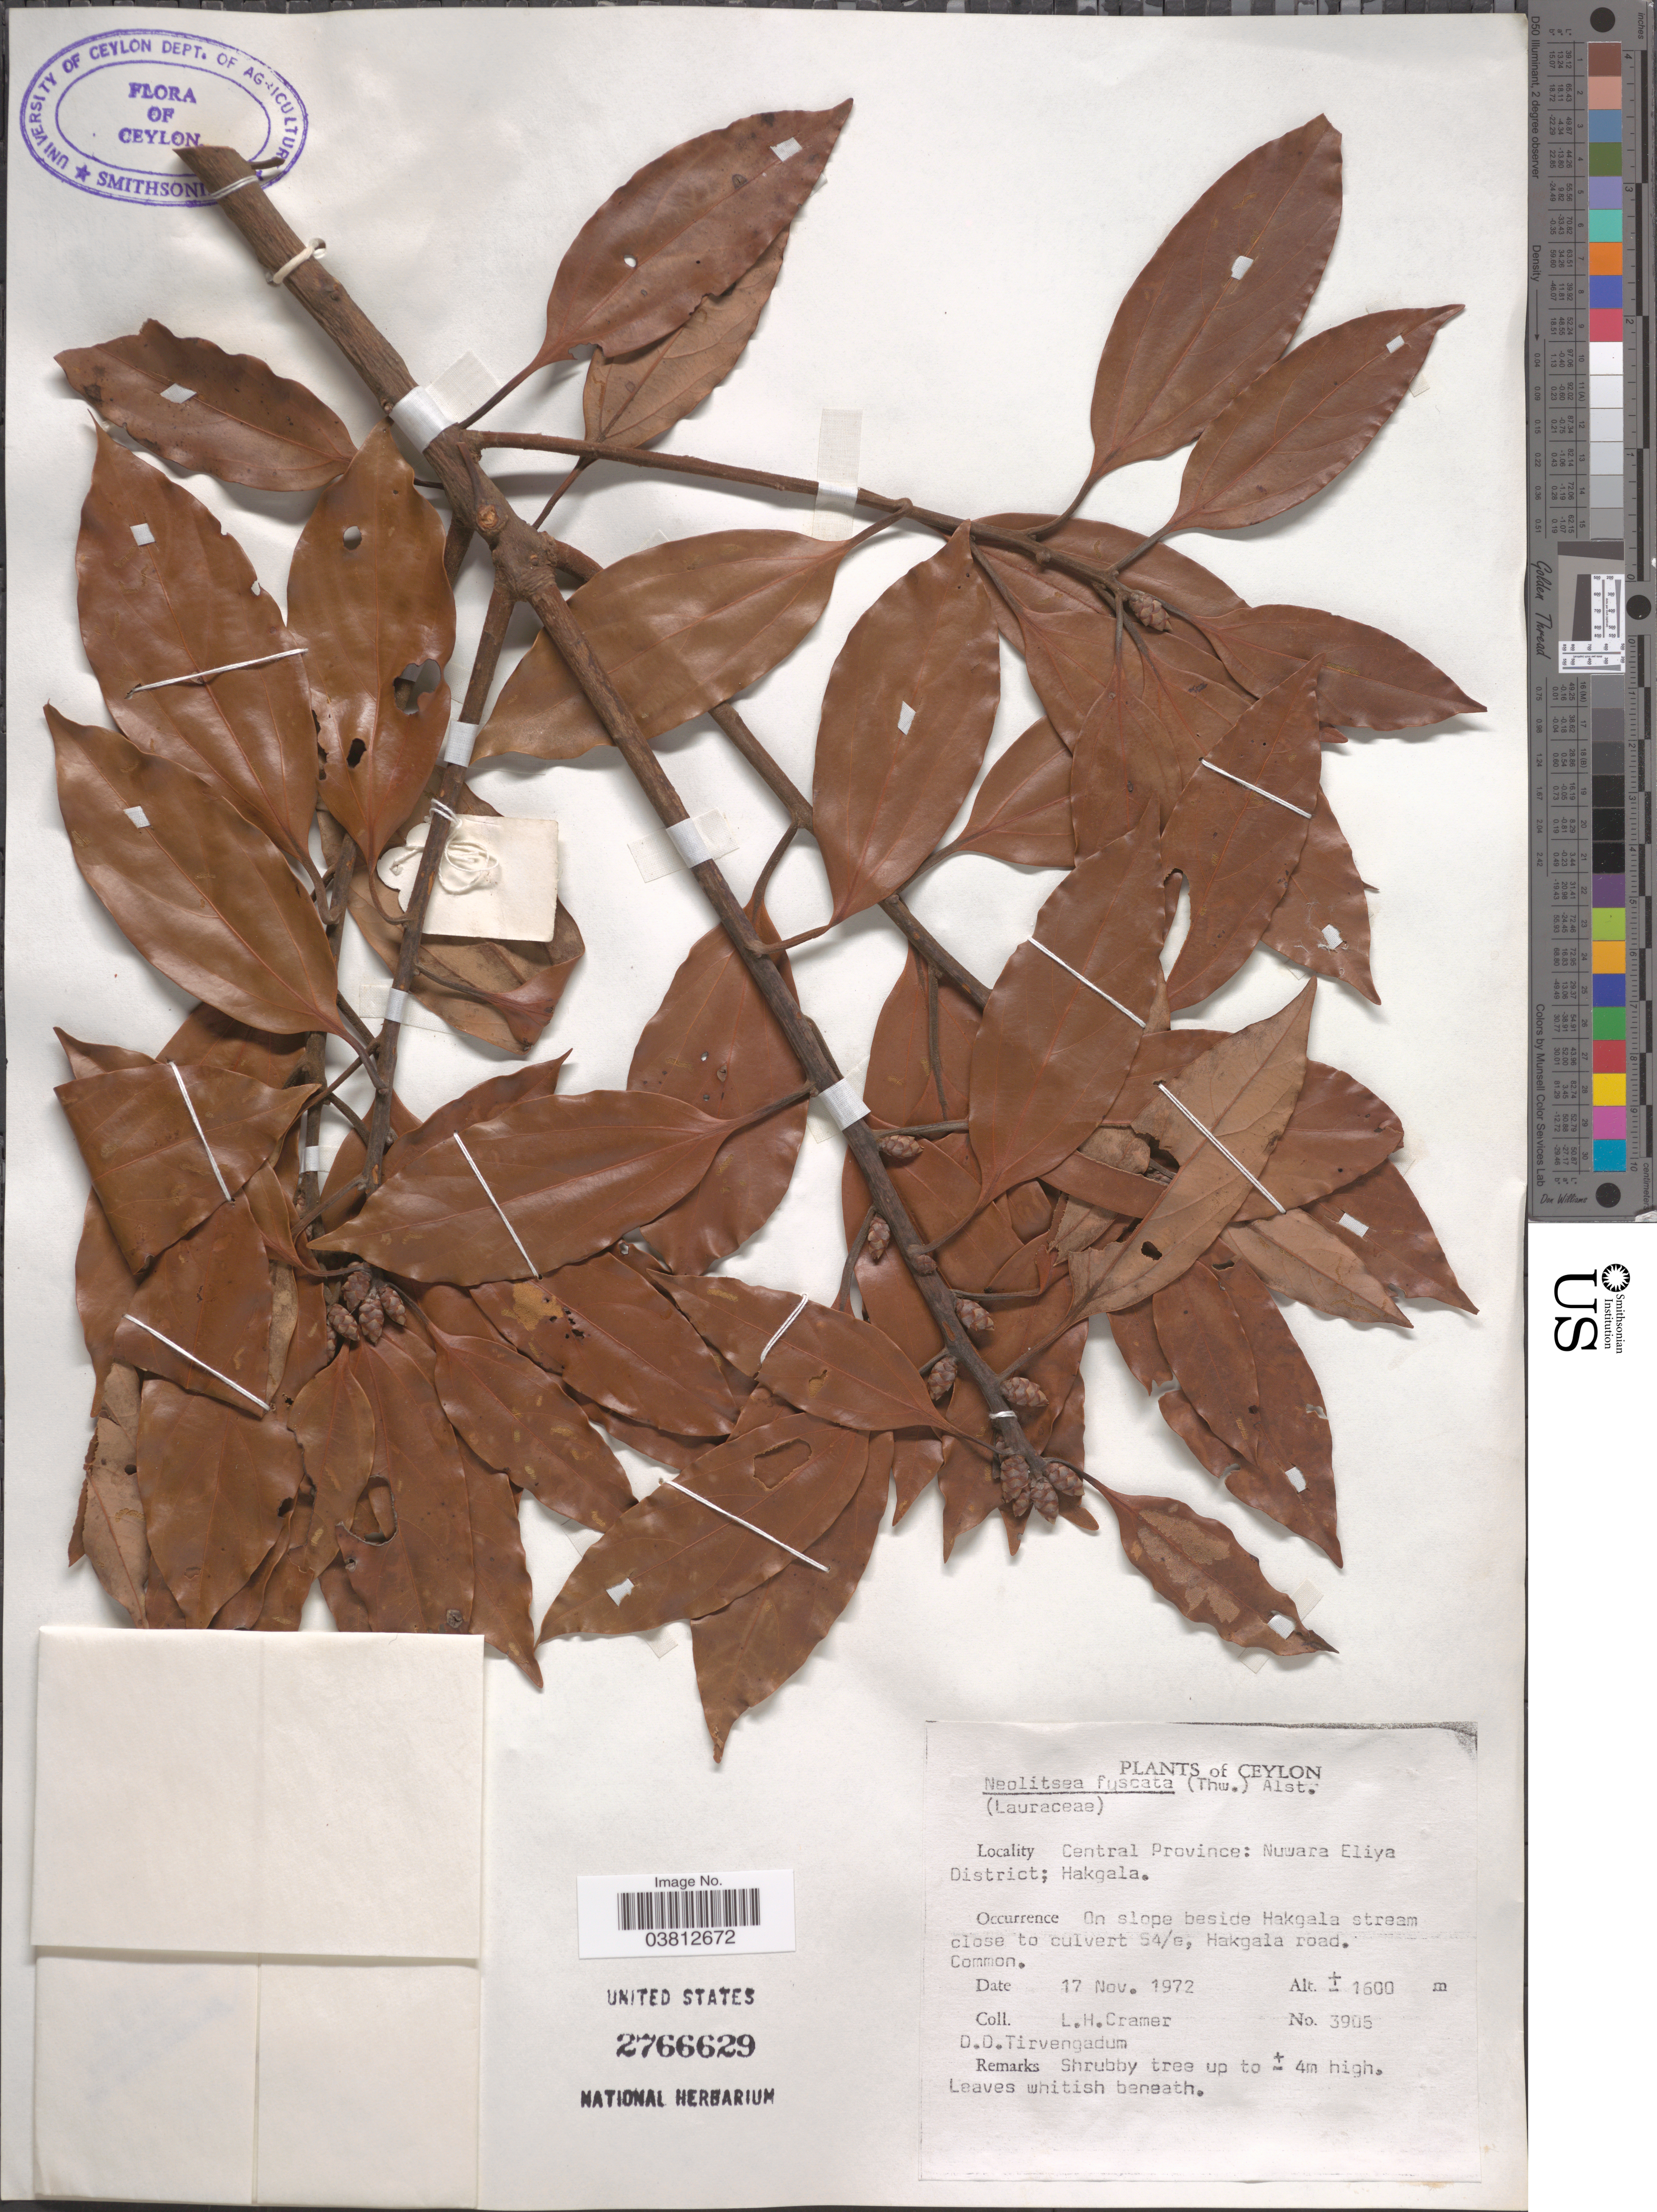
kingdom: Plantae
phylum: Tracheophyta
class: Magnoliopsida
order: Laurales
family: Lauraceae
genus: Neolitsea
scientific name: Neolitsea fuscata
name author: (Thwaites) Alston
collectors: L. H. Cramer & D. Tirvengadum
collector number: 3905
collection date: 1972-11-17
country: Sri Lanka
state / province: Central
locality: Ceylon. Central Province: Nuwara Eliya District; Hakgala. On slope beside Hakgala stream close to culvert 54/e, Hakgala road.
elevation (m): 1600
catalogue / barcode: US 2766629